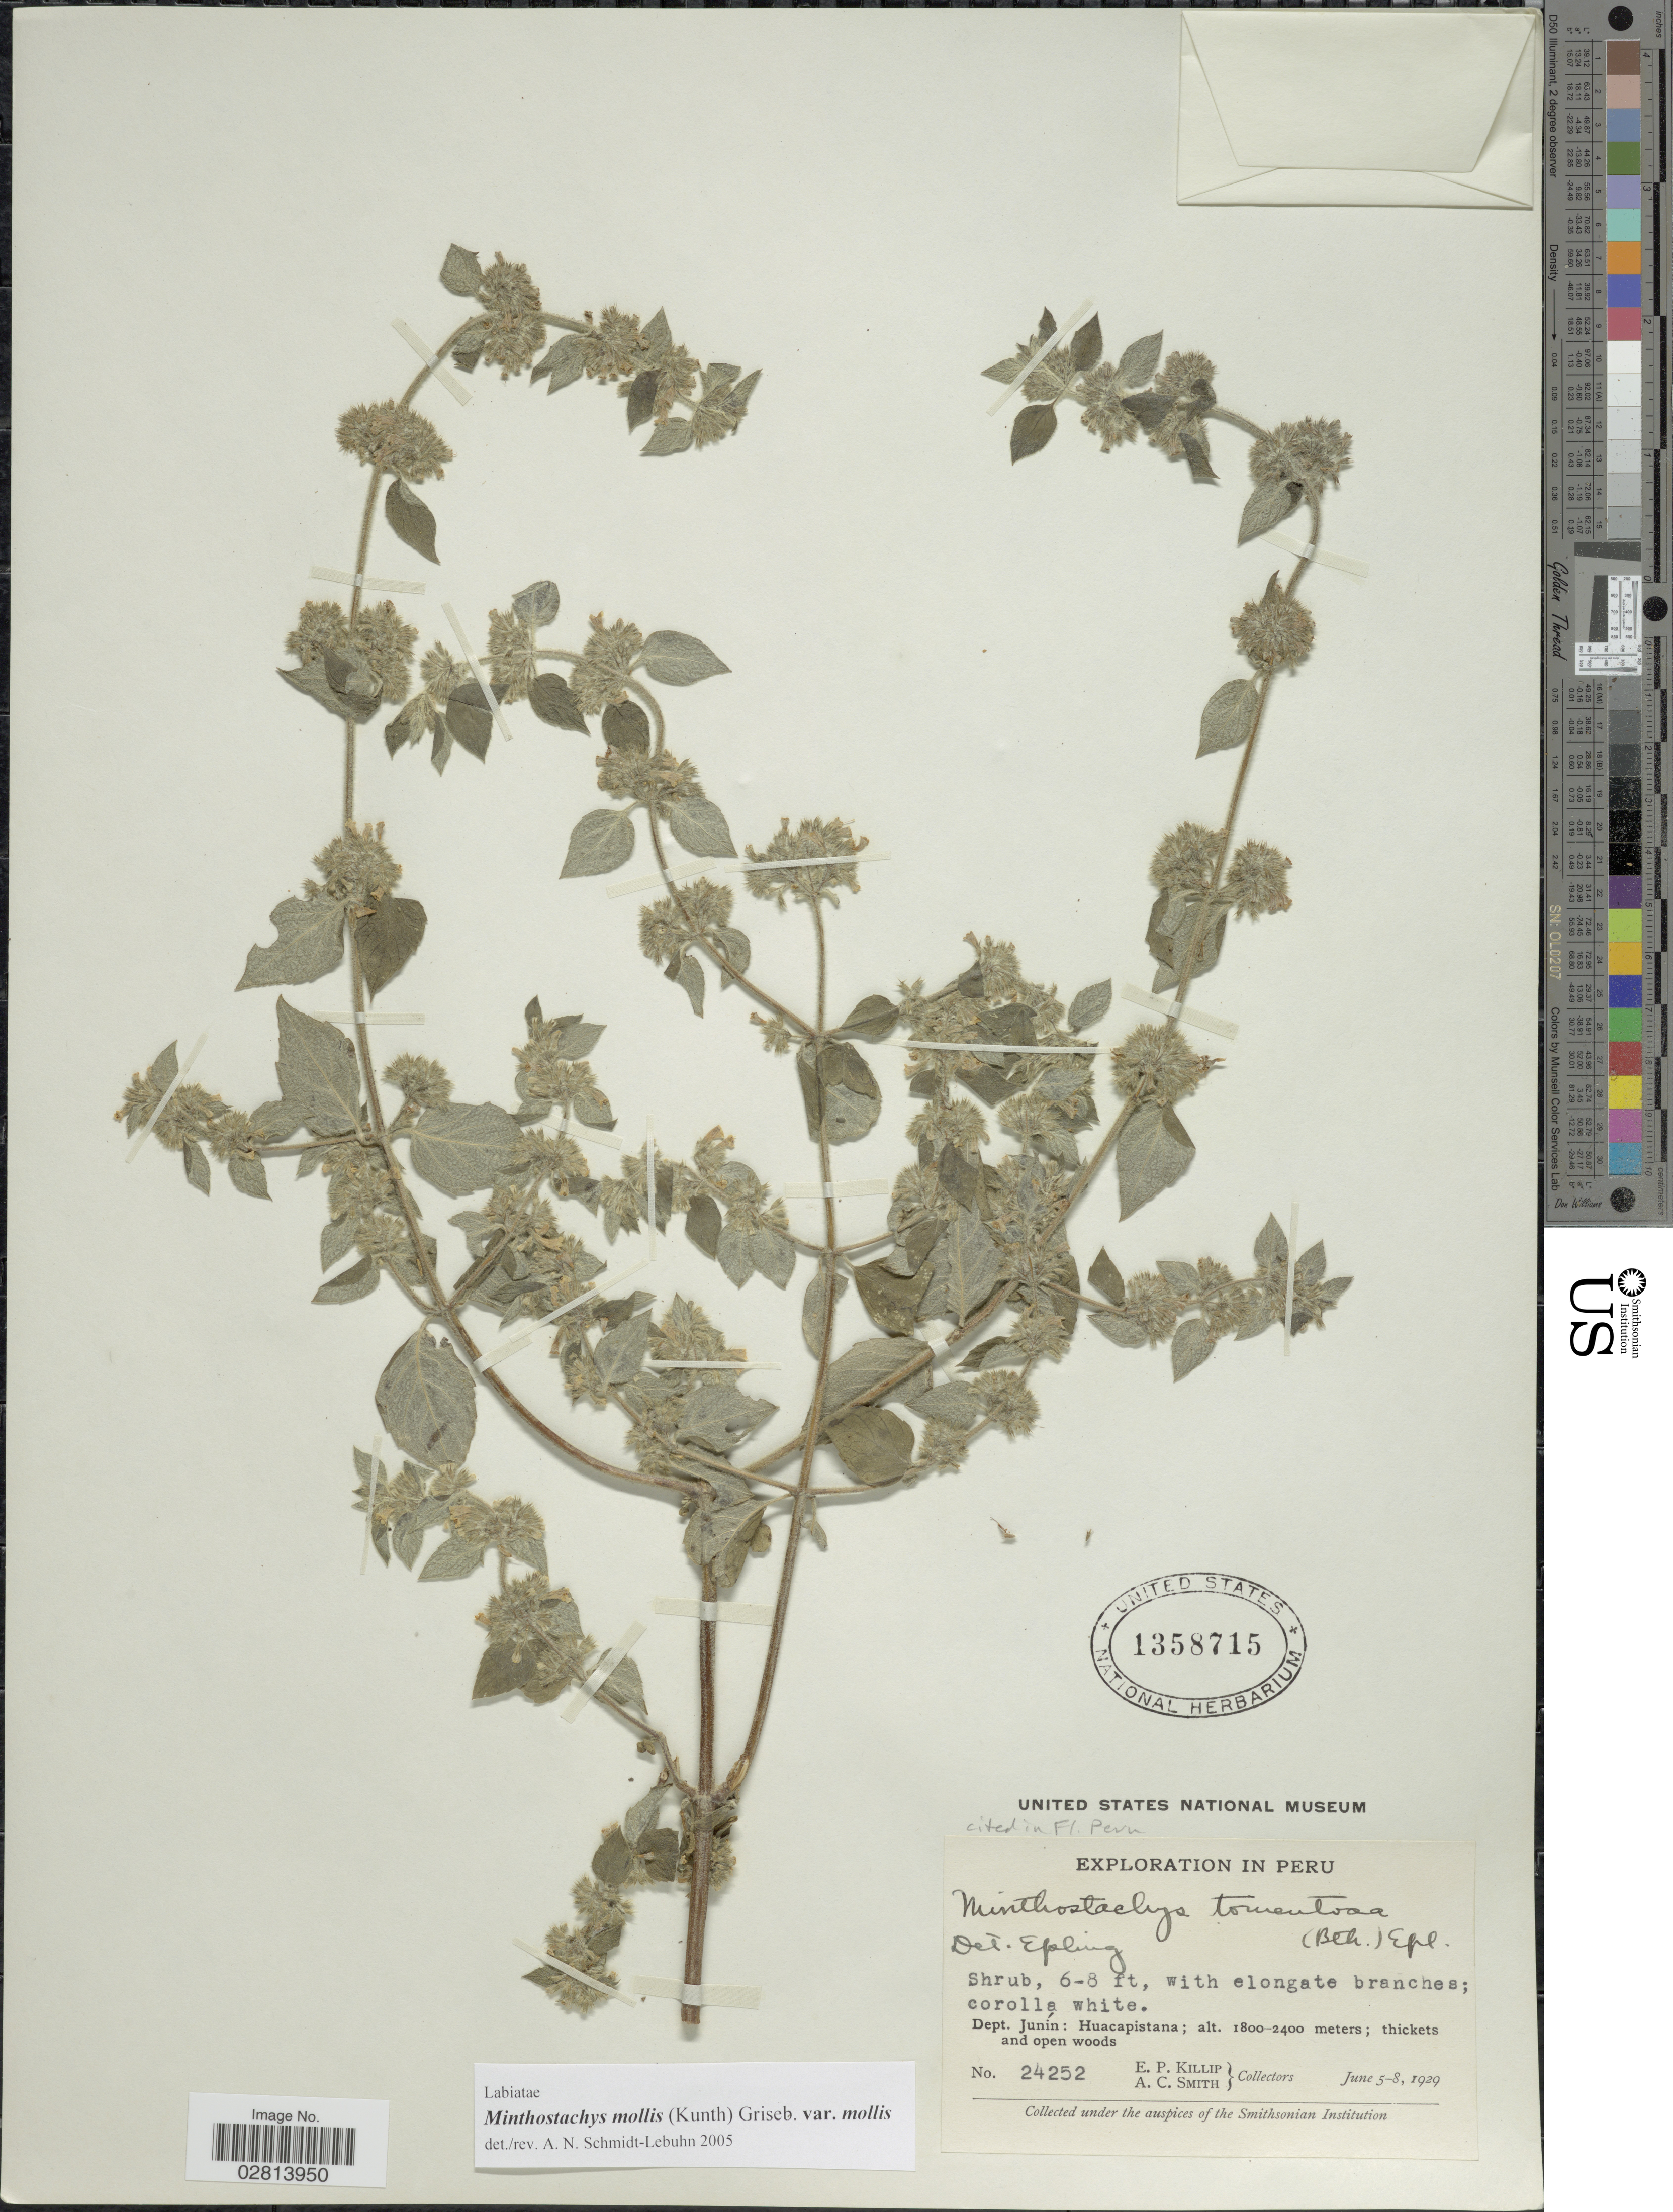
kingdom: Plantae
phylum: Tracheophyta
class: Magnoliopsida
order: Lamiales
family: Lamiaceae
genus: Minthostachys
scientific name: Minthostachys mollis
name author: (Kunth) Griseb.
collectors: E. P. Killip & A. C. Smith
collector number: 24252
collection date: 1929-06-05/1929-06-08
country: Peru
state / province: Junín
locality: Dept. Junín: Huacapistana.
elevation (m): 1800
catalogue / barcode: US 1358715